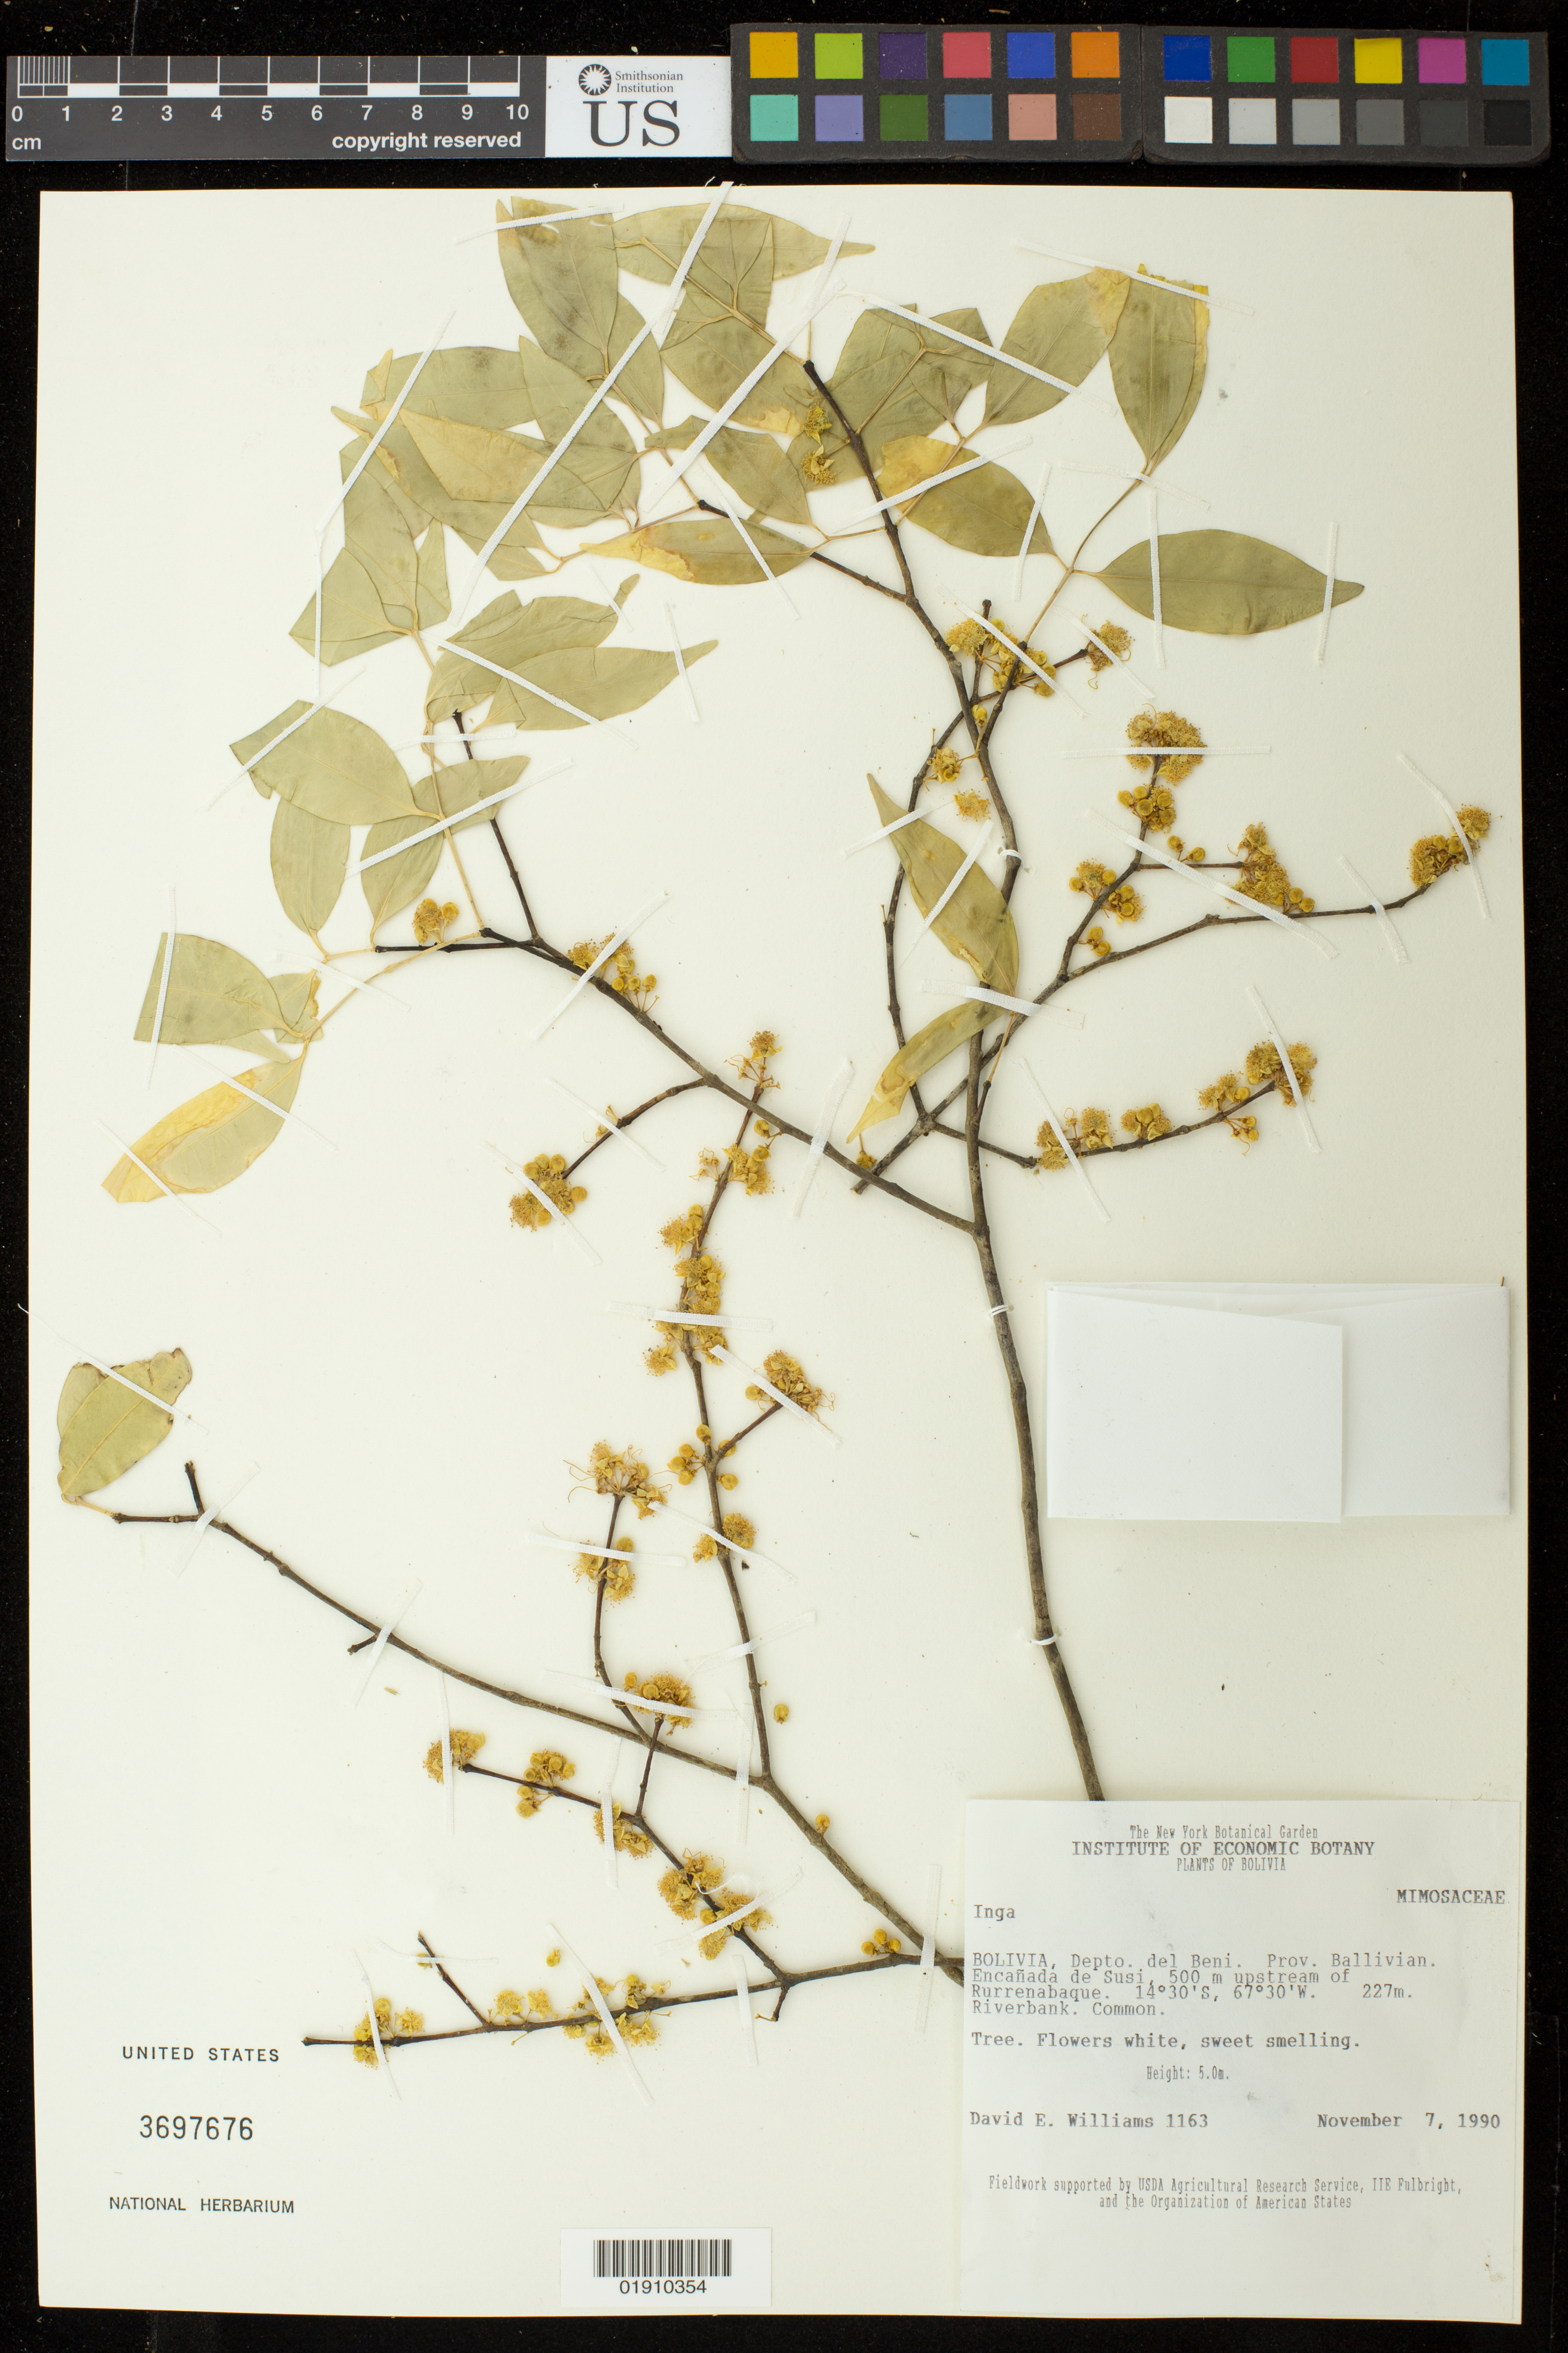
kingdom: Plantae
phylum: Tracheophyta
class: Magnoliopsida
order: Myrtales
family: Myrtaceae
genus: Eugenia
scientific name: Eugenia flavescens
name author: DC.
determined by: Holst, Bruce K.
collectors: D. E. Williams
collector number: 1163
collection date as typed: November 7, 1990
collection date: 1990-11-07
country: Bolivia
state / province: Beni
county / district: General José Ballivián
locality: Encanada de Susi, 500 m upstream of Rurrenabaque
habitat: Riverbank.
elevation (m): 227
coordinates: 14 30 0 S, 67 30 0 W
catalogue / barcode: US 3697676